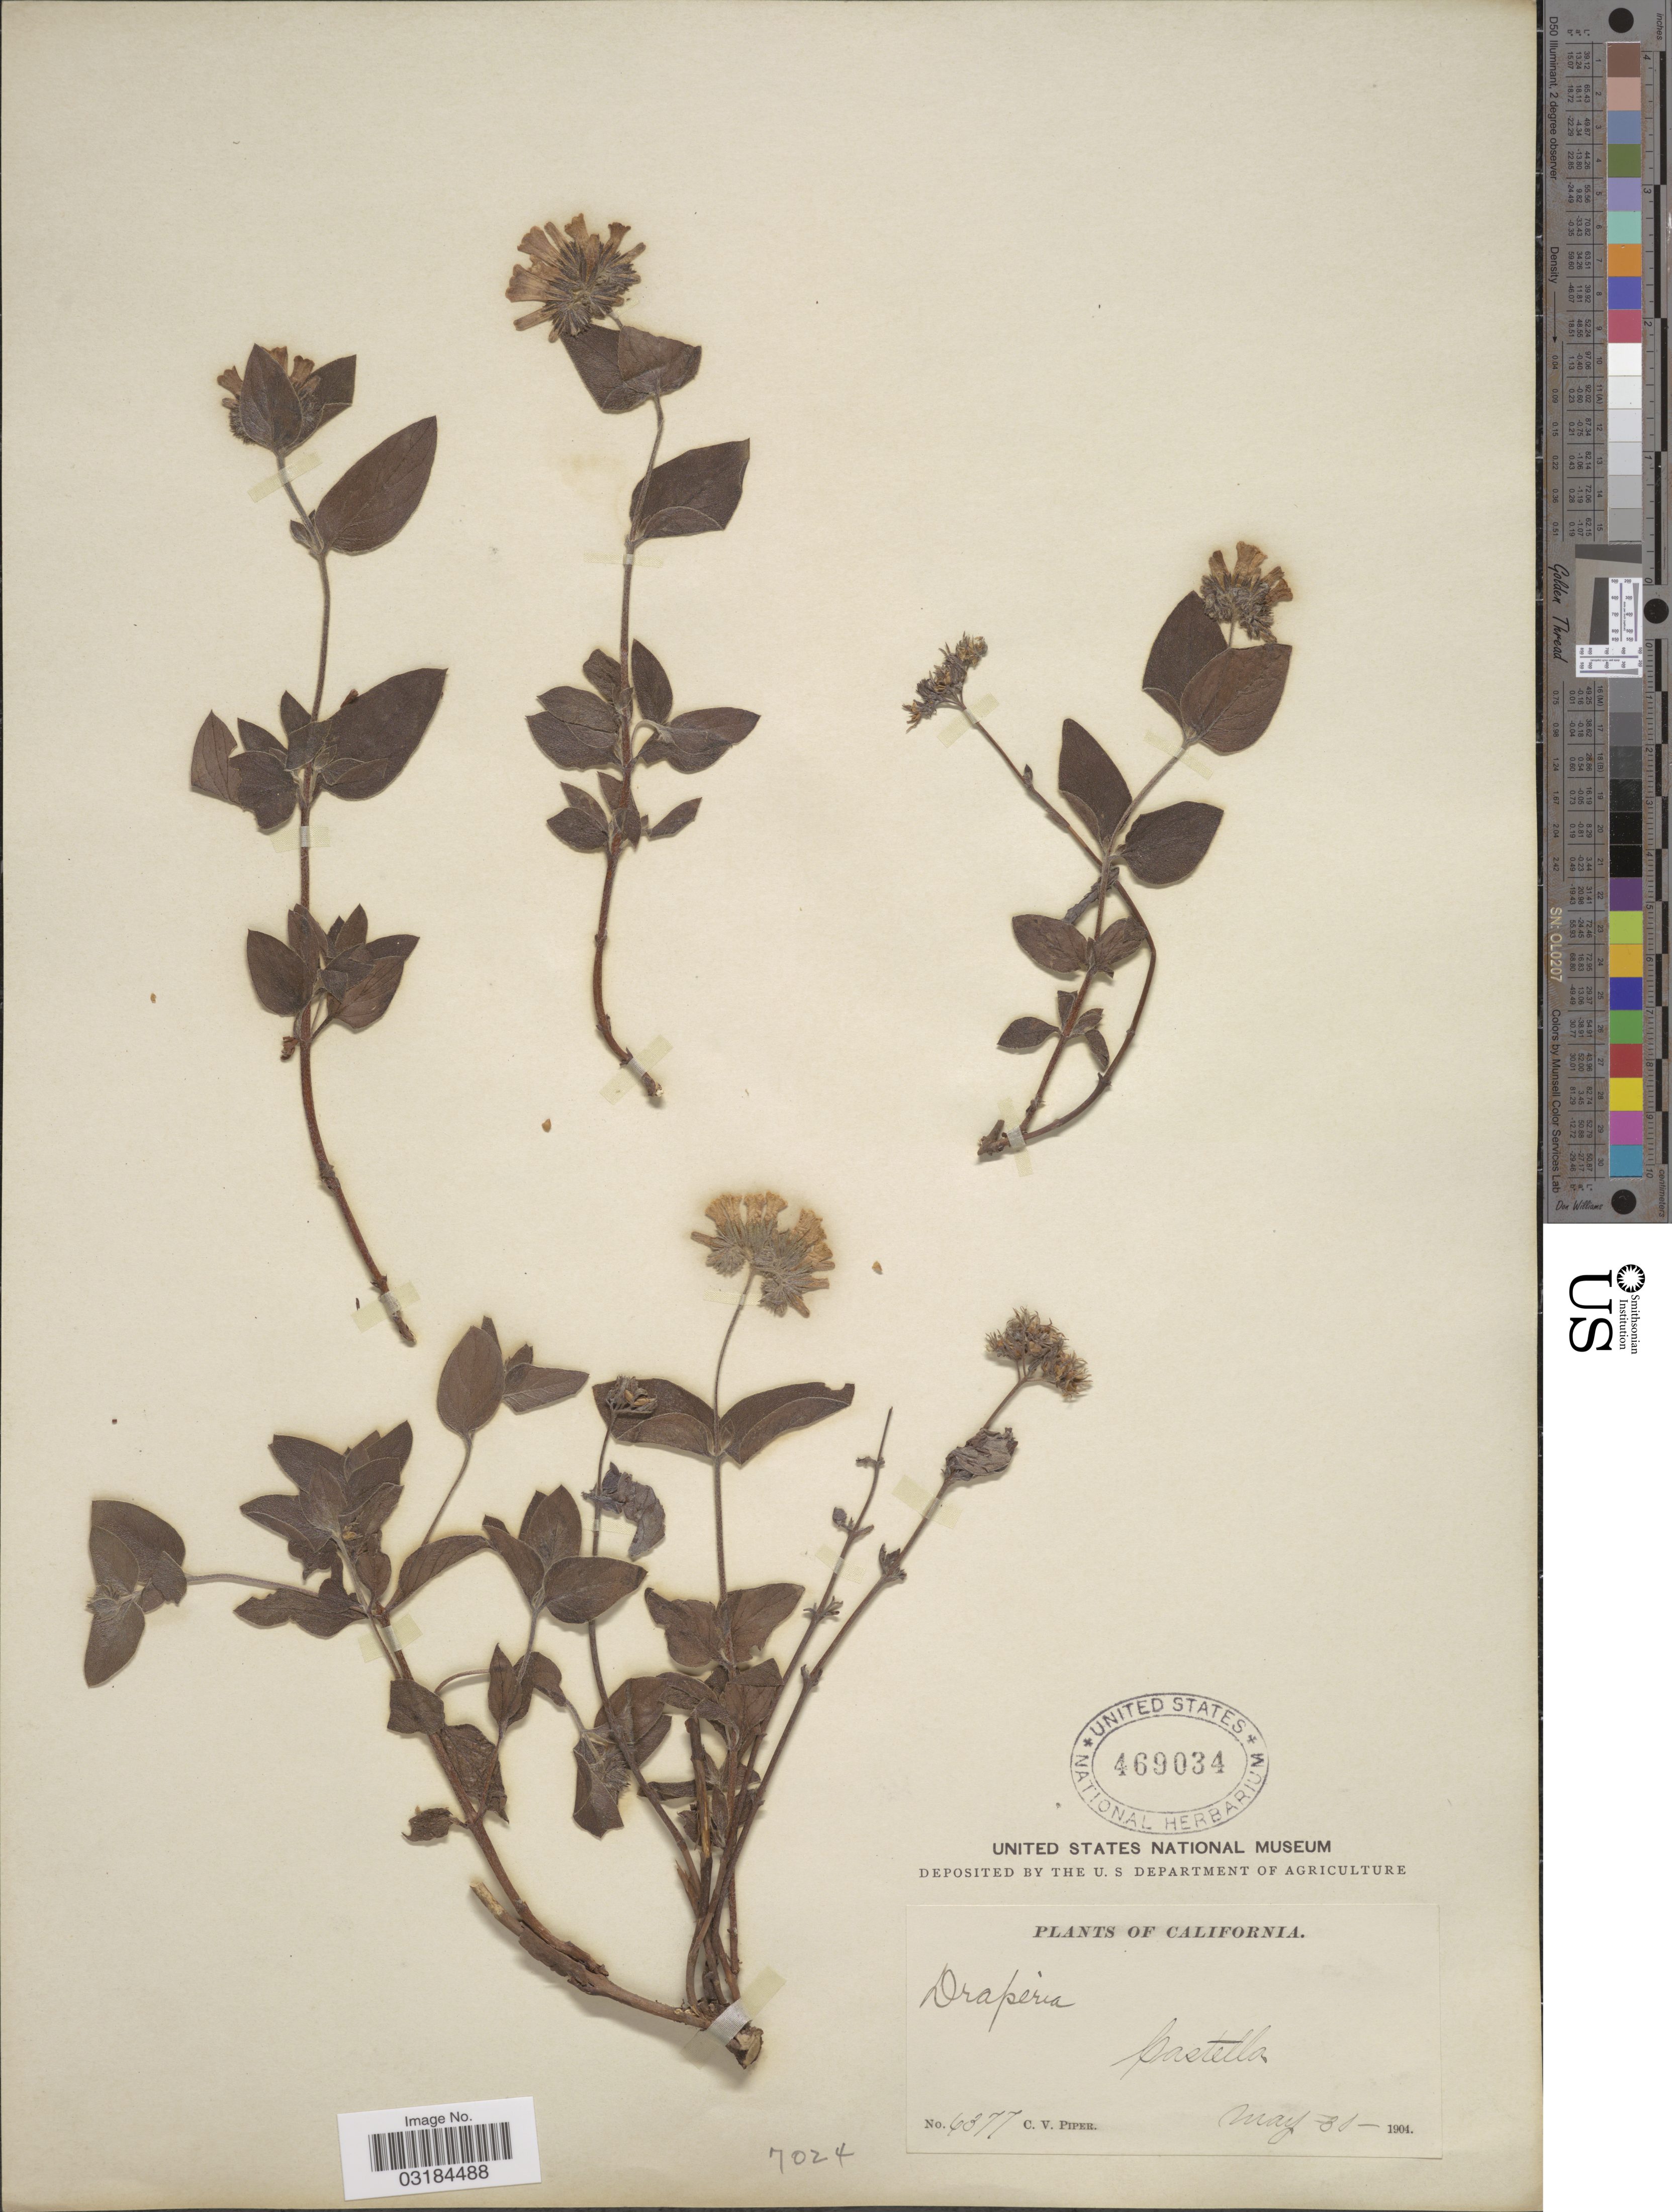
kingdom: Plantae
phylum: Tracheophyta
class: Magnoliopsida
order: Boraginales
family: Hydrophyllaceae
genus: Draperia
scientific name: Draperia systyla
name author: (A. Gray) Torr.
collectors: C. V. Piper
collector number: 6377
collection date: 1904-05-30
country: United States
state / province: California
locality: Castella.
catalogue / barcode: US 469034